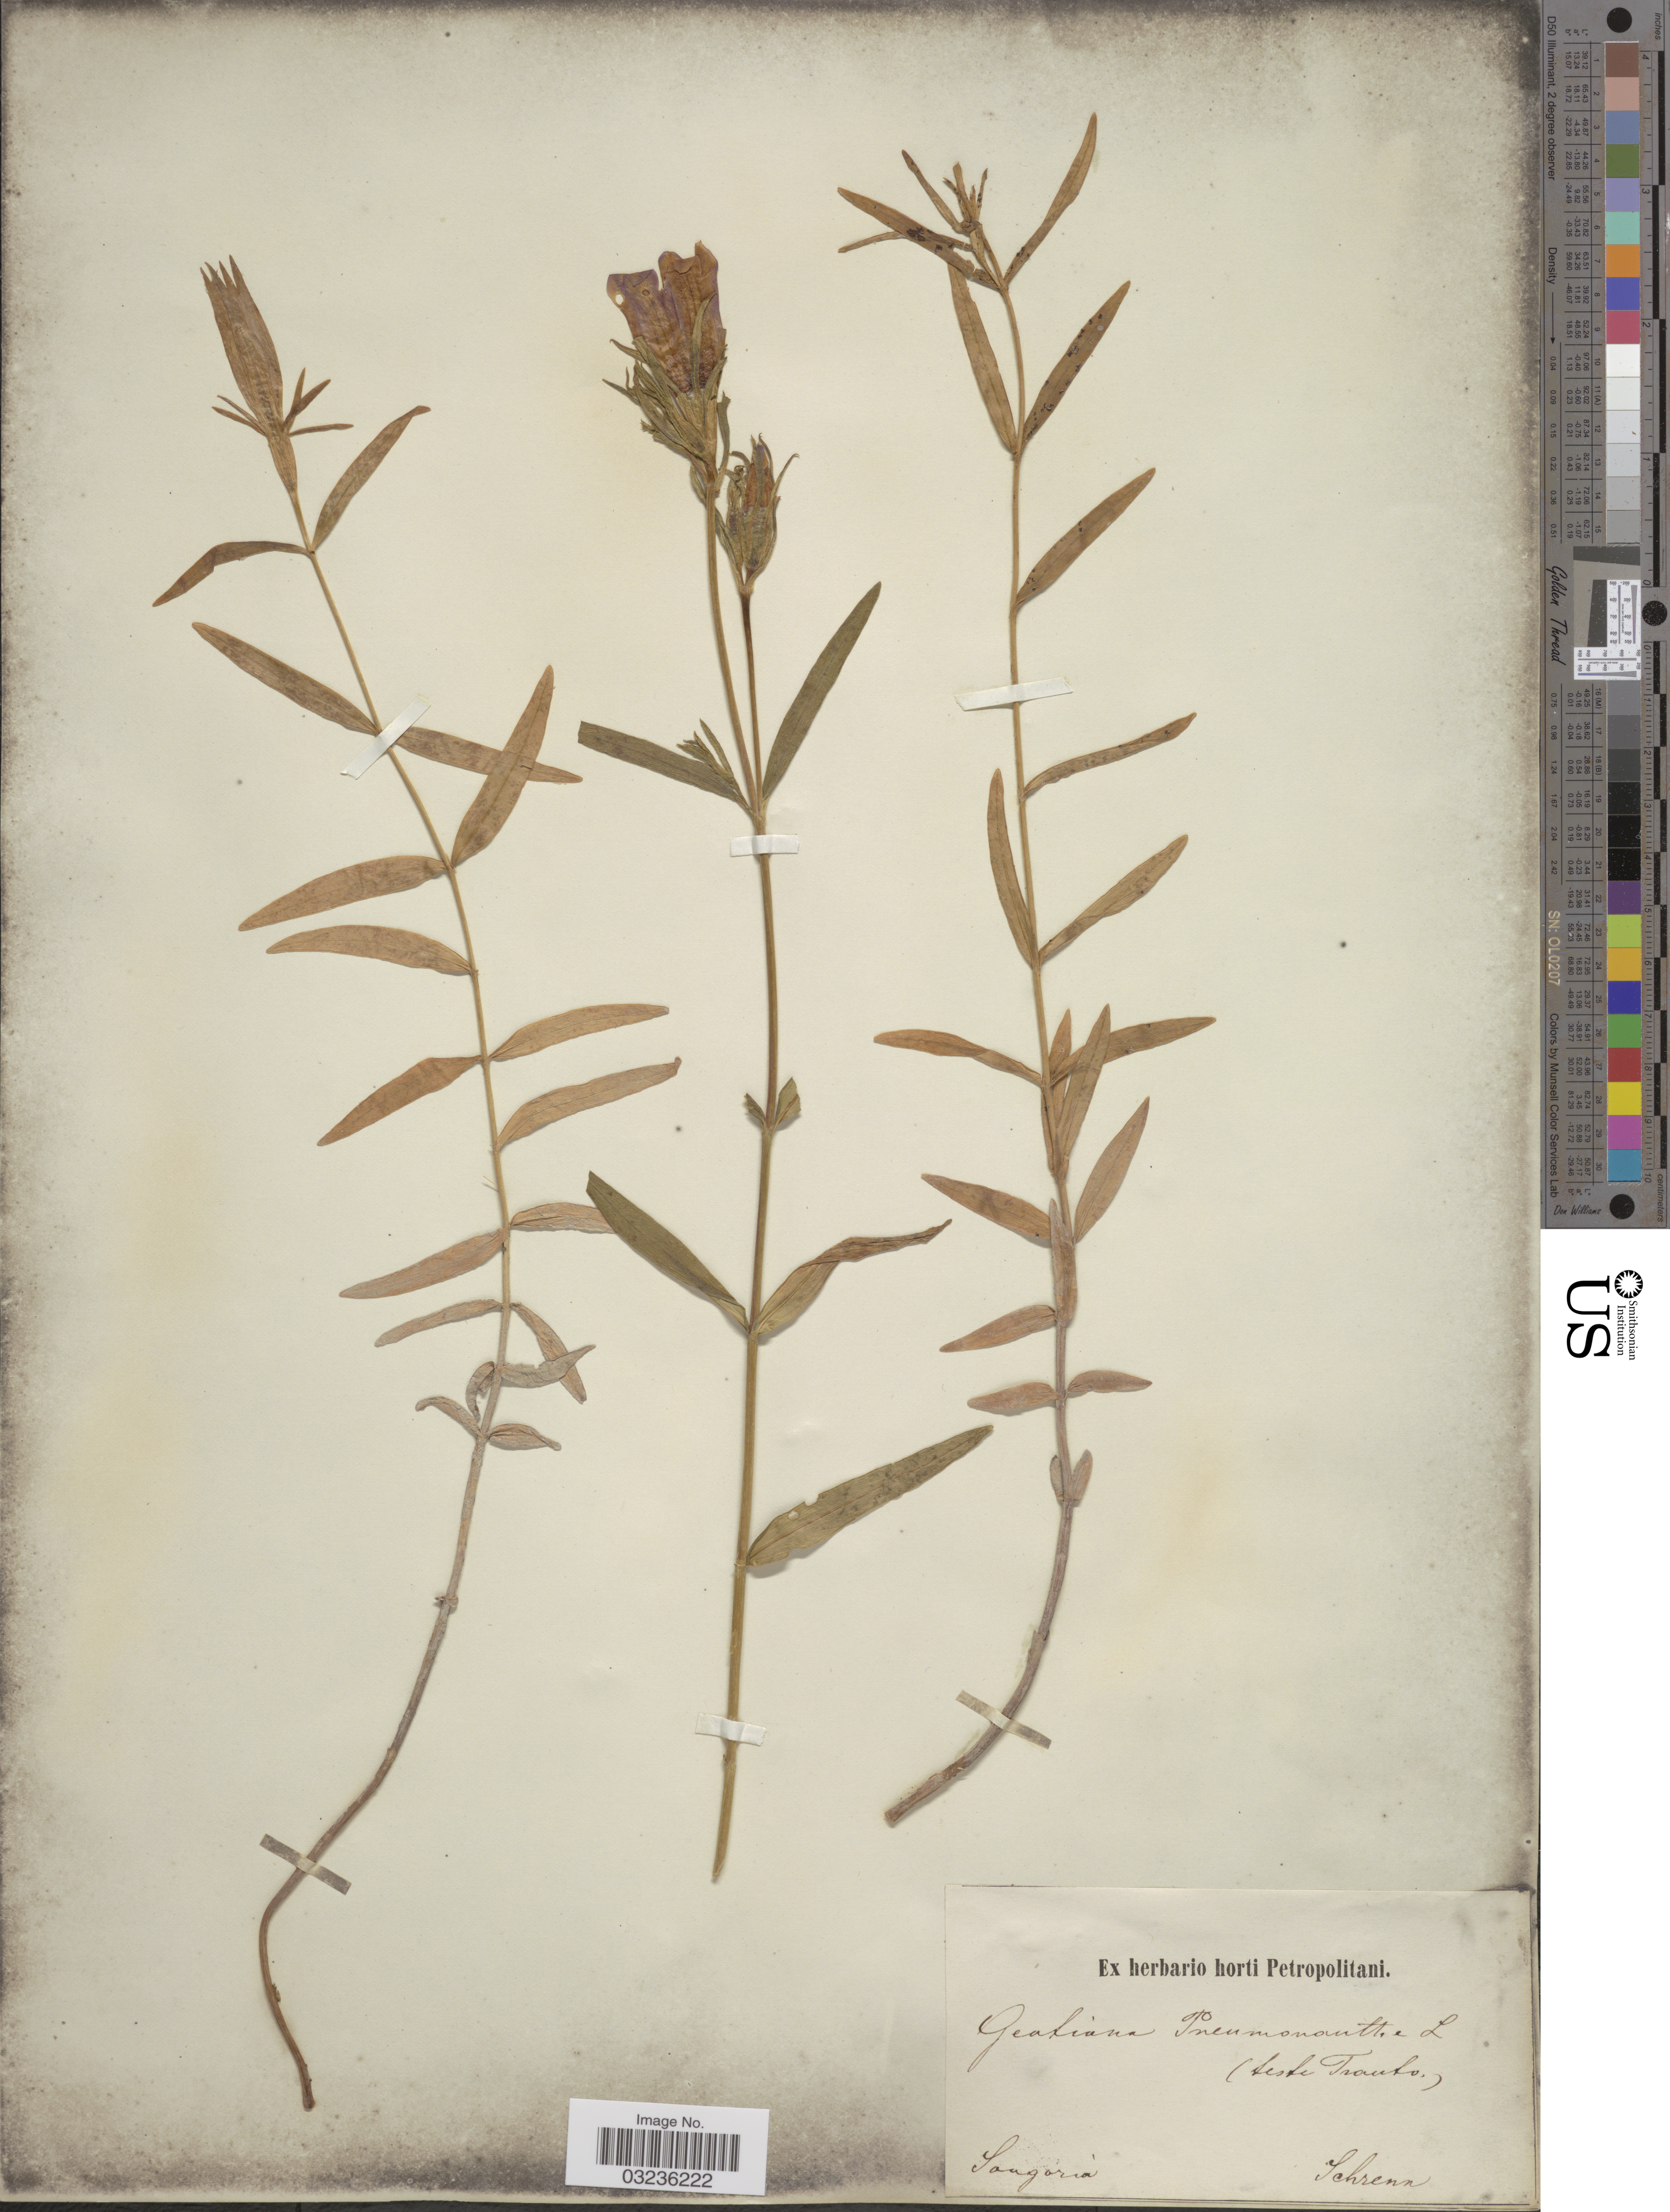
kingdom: Plantae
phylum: Tracheophyta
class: Magnoliopsida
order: Gentianales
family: Gentianaceae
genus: Gentiana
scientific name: Gentiana pneumonanthe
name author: L.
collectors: A.G. Schrenk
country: Kazakhstan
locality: Songoria.